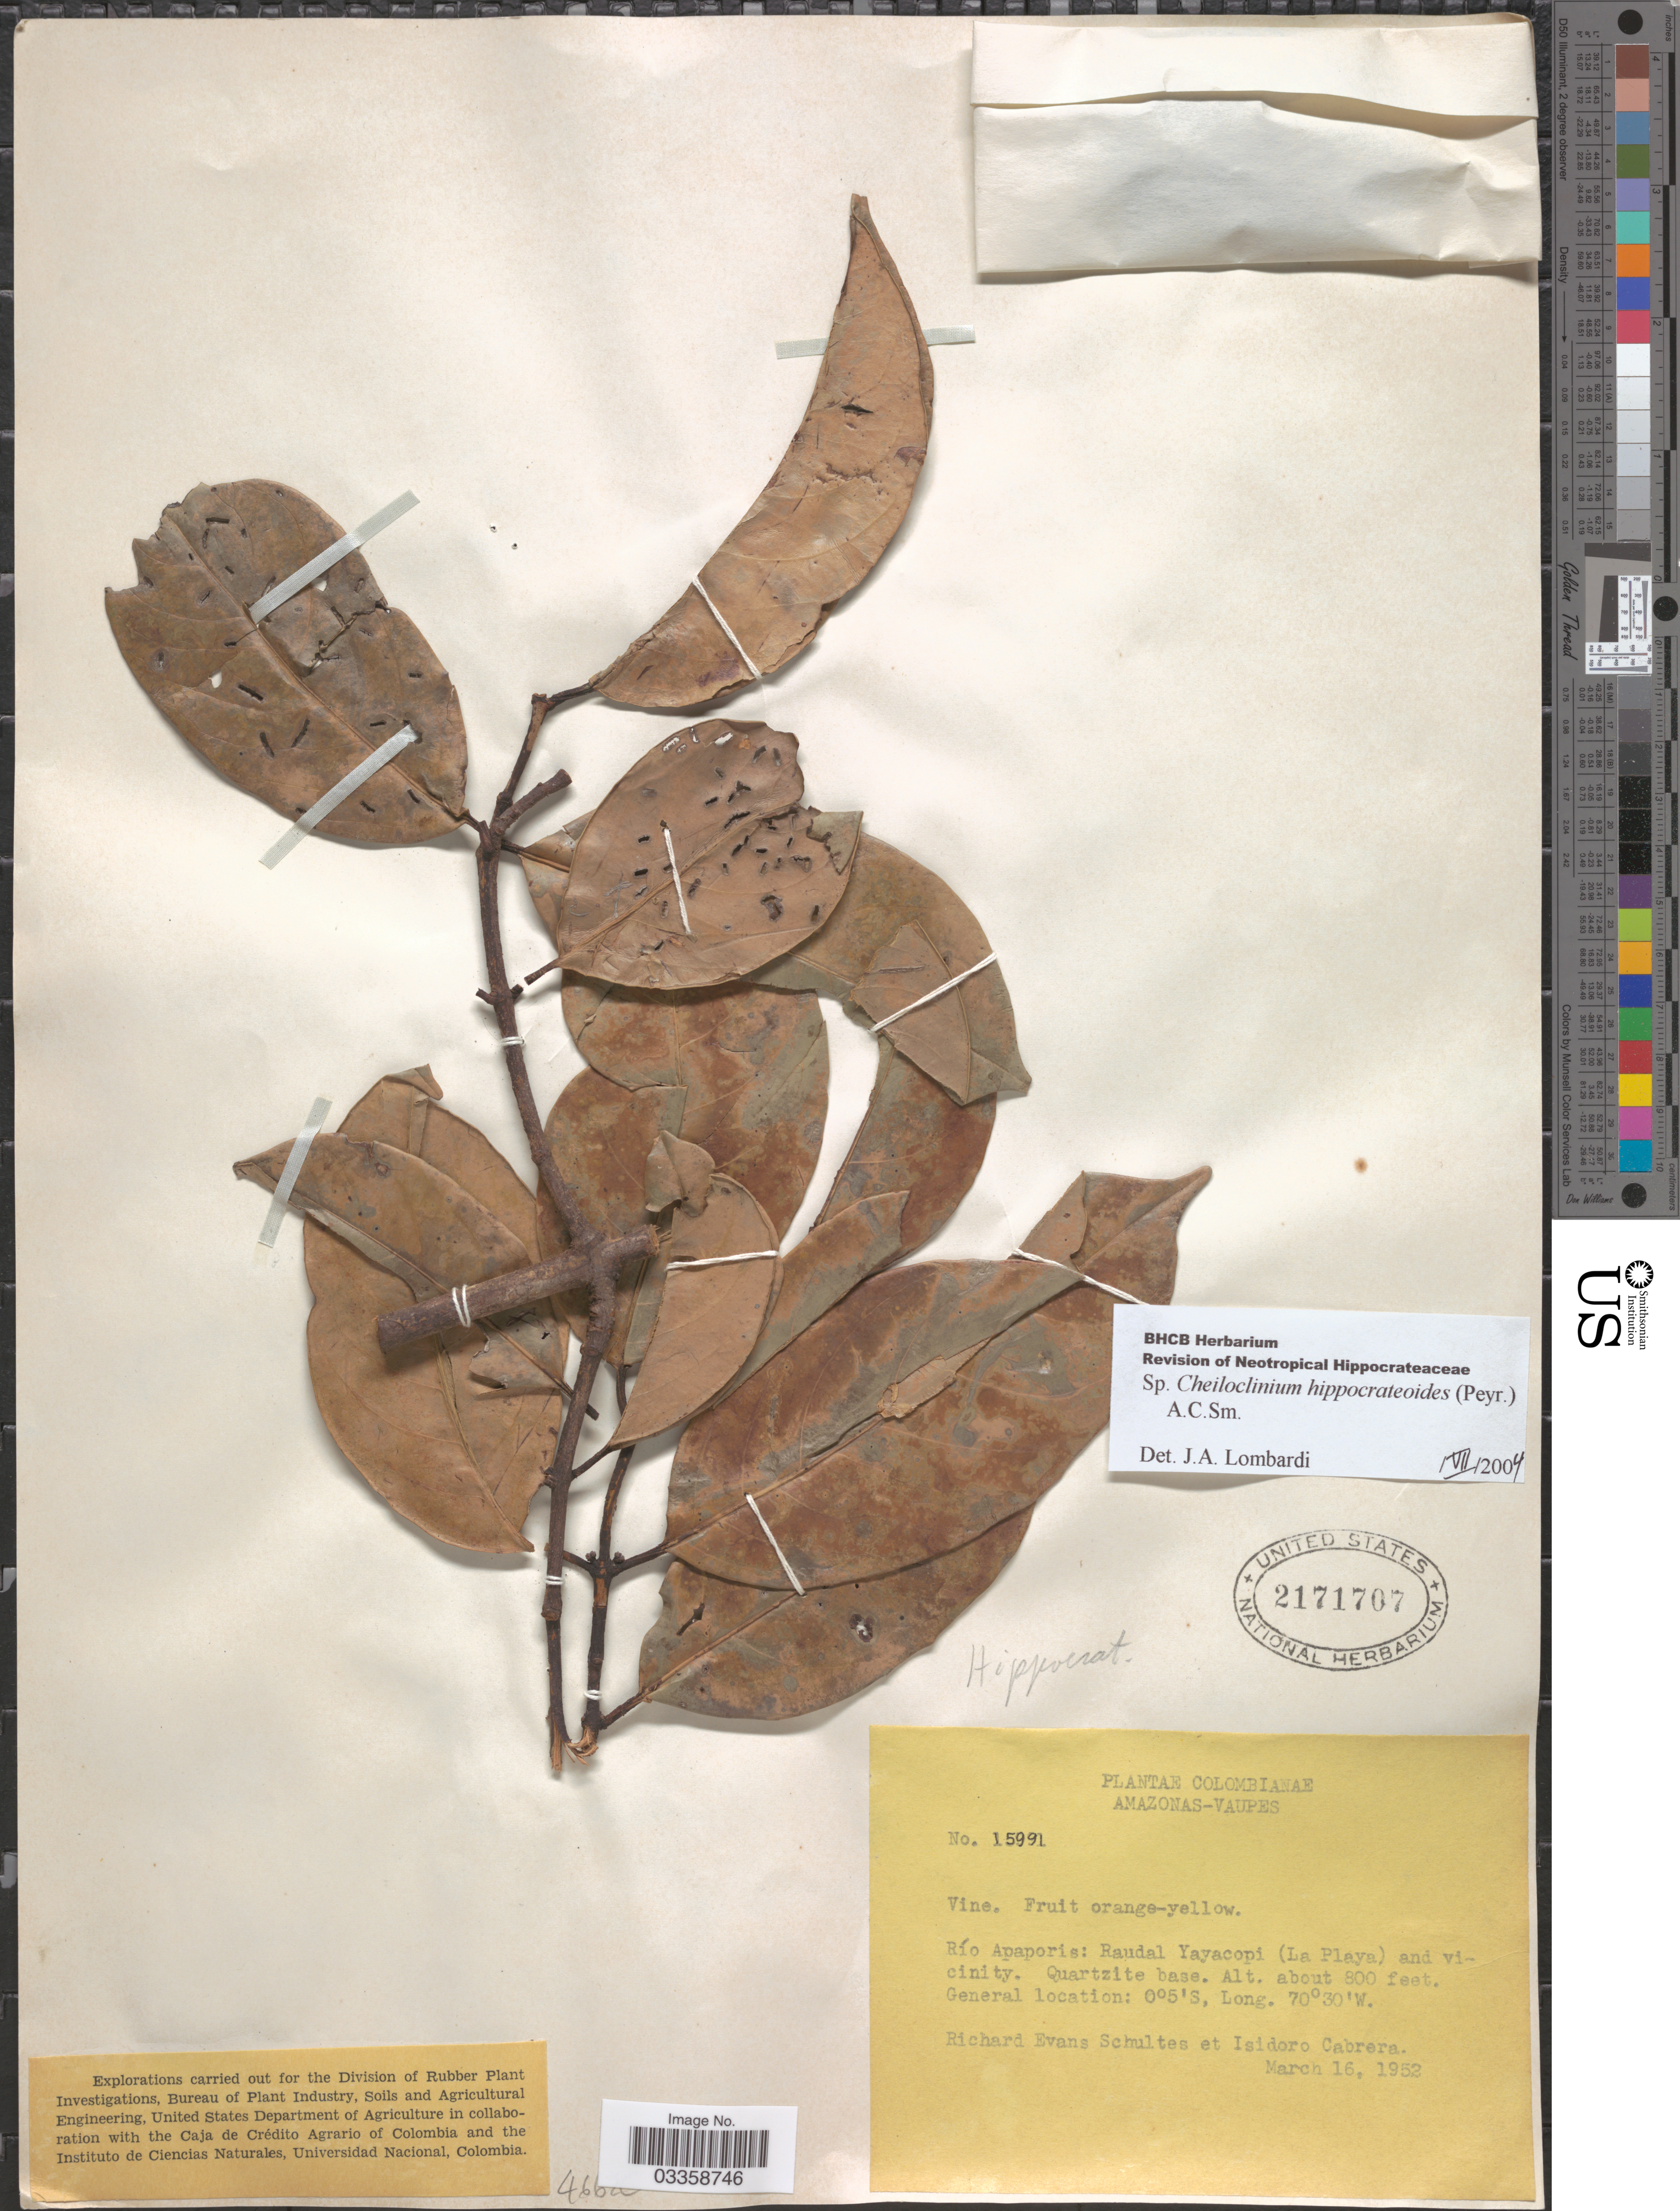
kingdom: Plantae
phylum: Tracheophyta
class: Magnoliopsida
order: Celastrales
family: Celastraceae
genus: Cheiloclinium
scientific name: Cheiloclinium hippocrateoides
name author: (Peyr.) A.C. Sm.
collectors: R. E. Schultes & I. Cabrera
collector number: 15991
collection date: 1952-03-16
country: Colombia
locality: Amazonas - Vaupes, Río Apaporis: Raudal Yayacopi (La Playa) and vicinity.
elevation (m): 244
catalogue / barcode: US 2171707